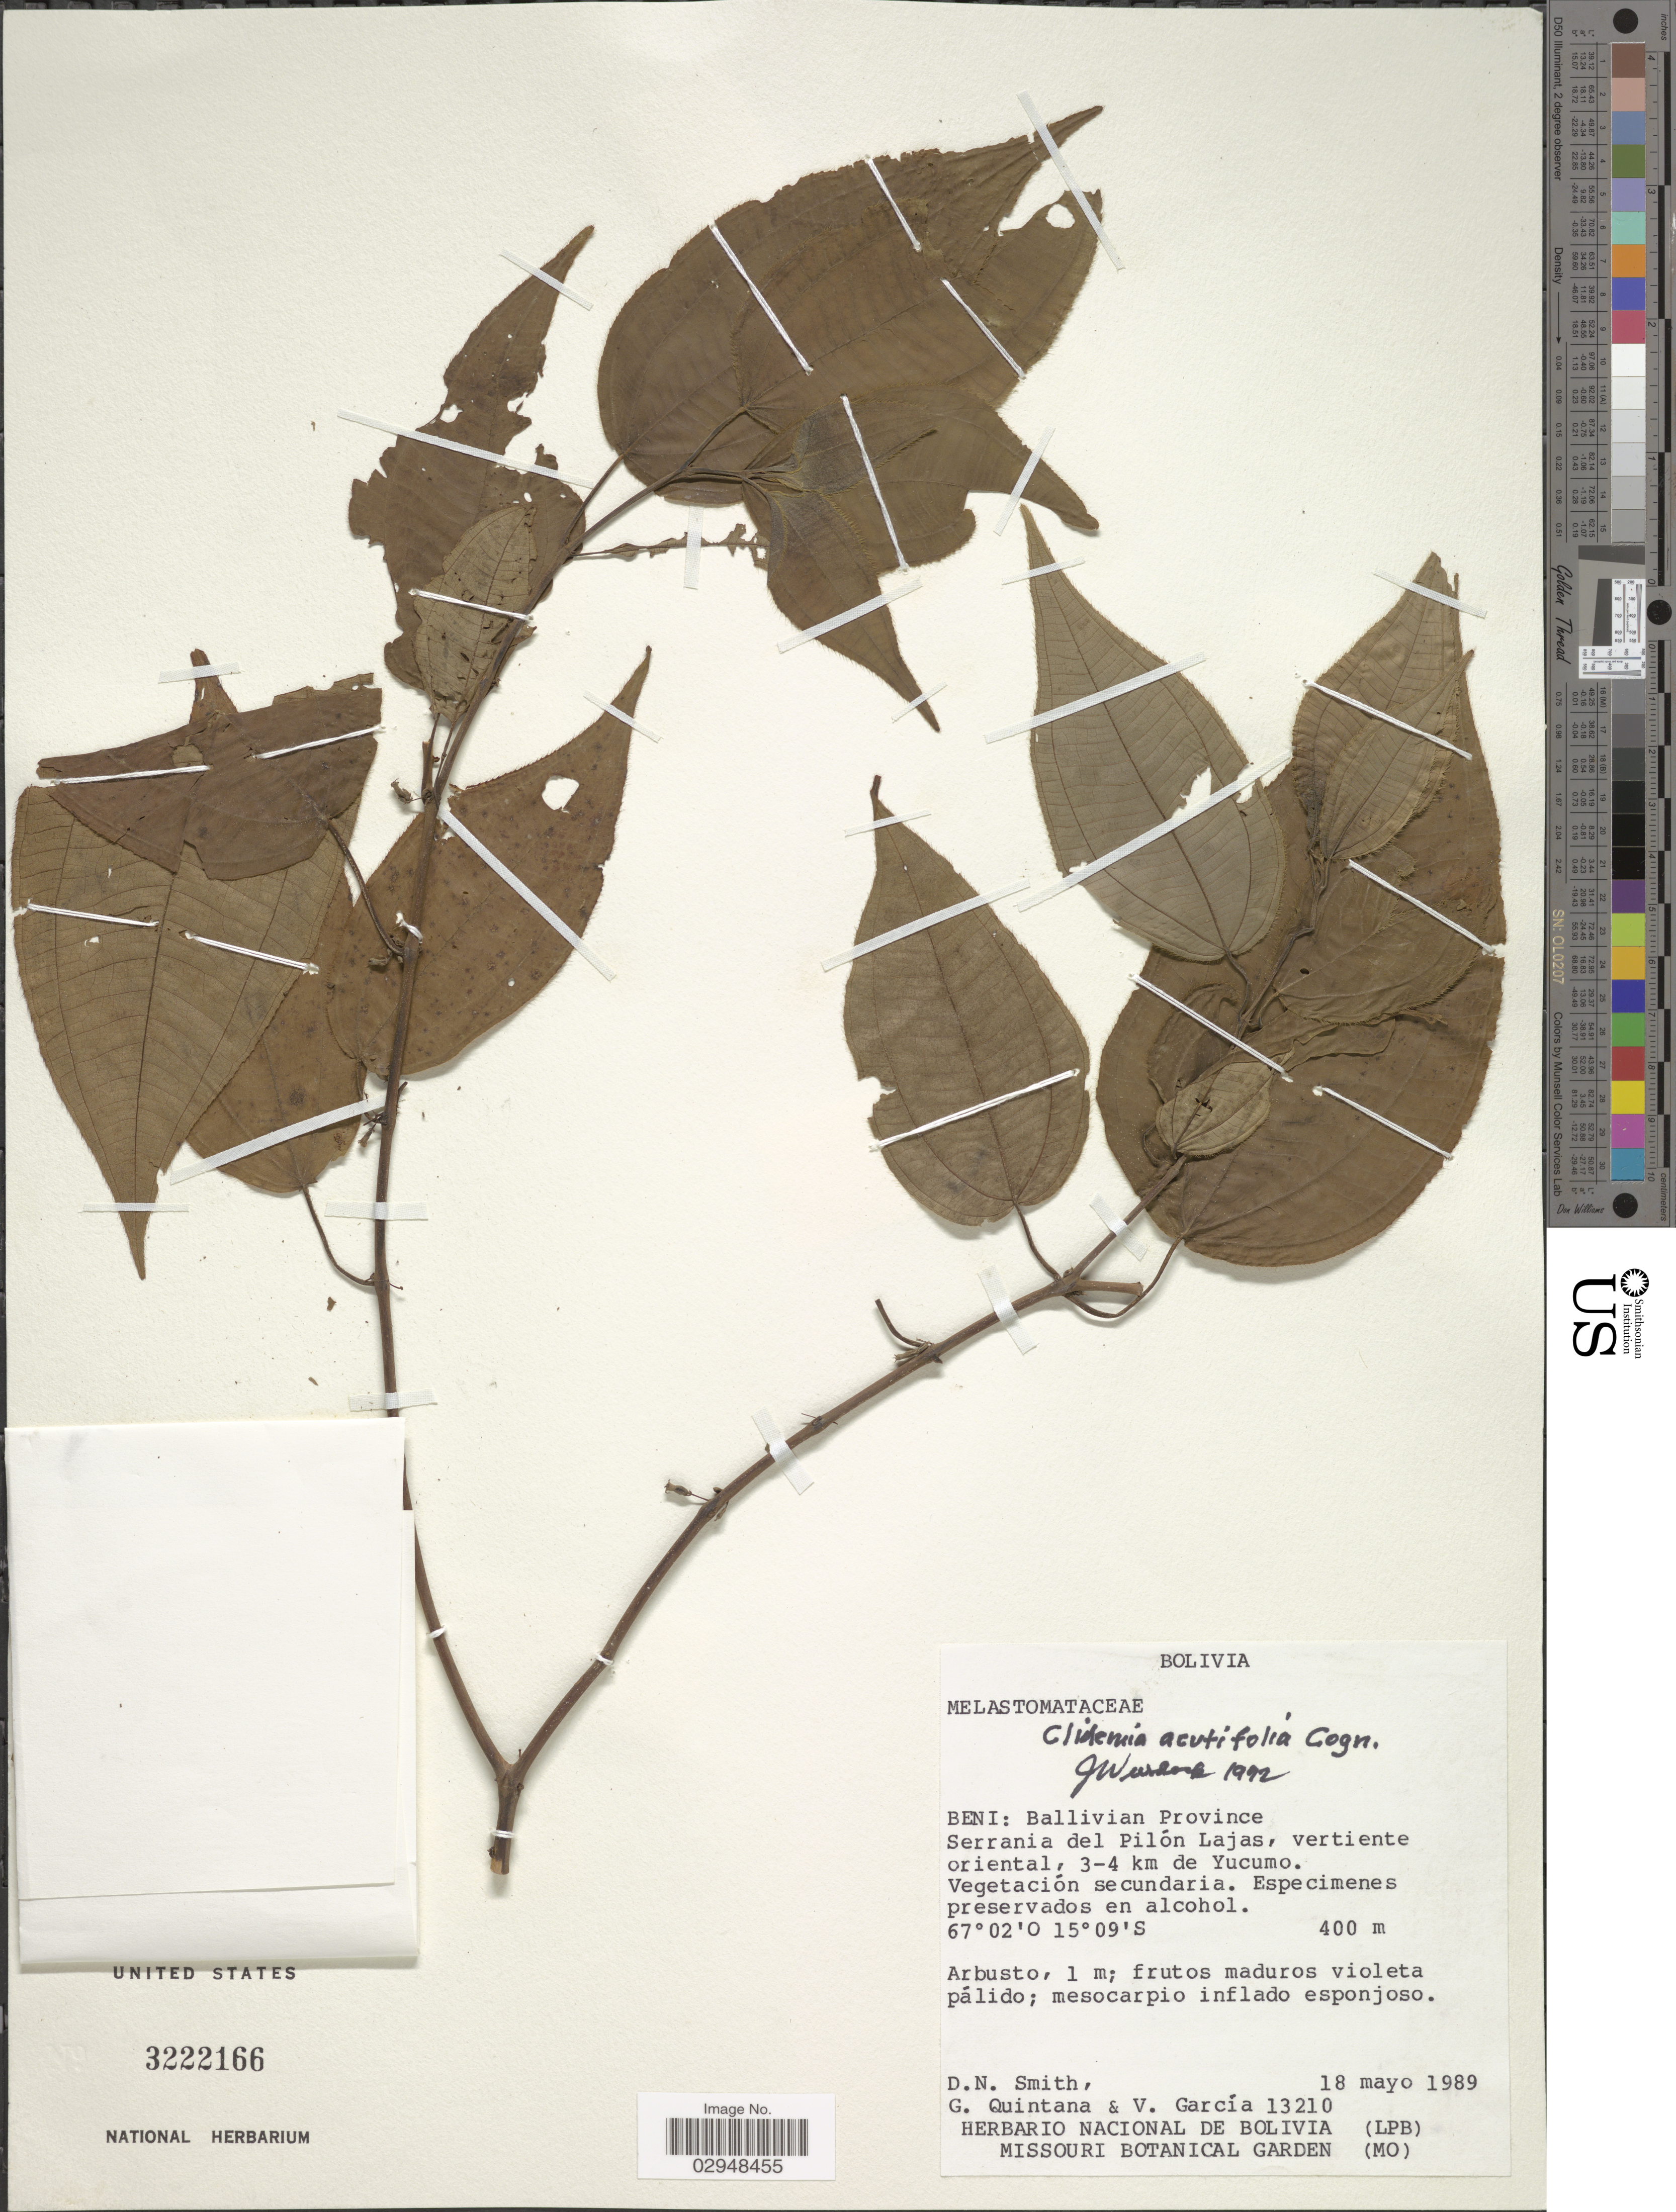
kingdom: Plantae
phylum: Tracheophyta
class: Magnoliopsida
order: Myrtales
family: Melastomataceae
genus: Clidemia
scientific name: Clidemia acutifolia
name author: Cogn.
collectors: D. Smith, G. Quintana & V. Garcia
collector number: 13210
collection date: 1989-05-18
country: Bolivia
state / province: Beni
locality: Ballivian Province, Serrania del Pilón Lajas, vertiente oriental, 3-4 km de Yucumo.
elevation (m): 400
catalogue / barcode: US 3222166